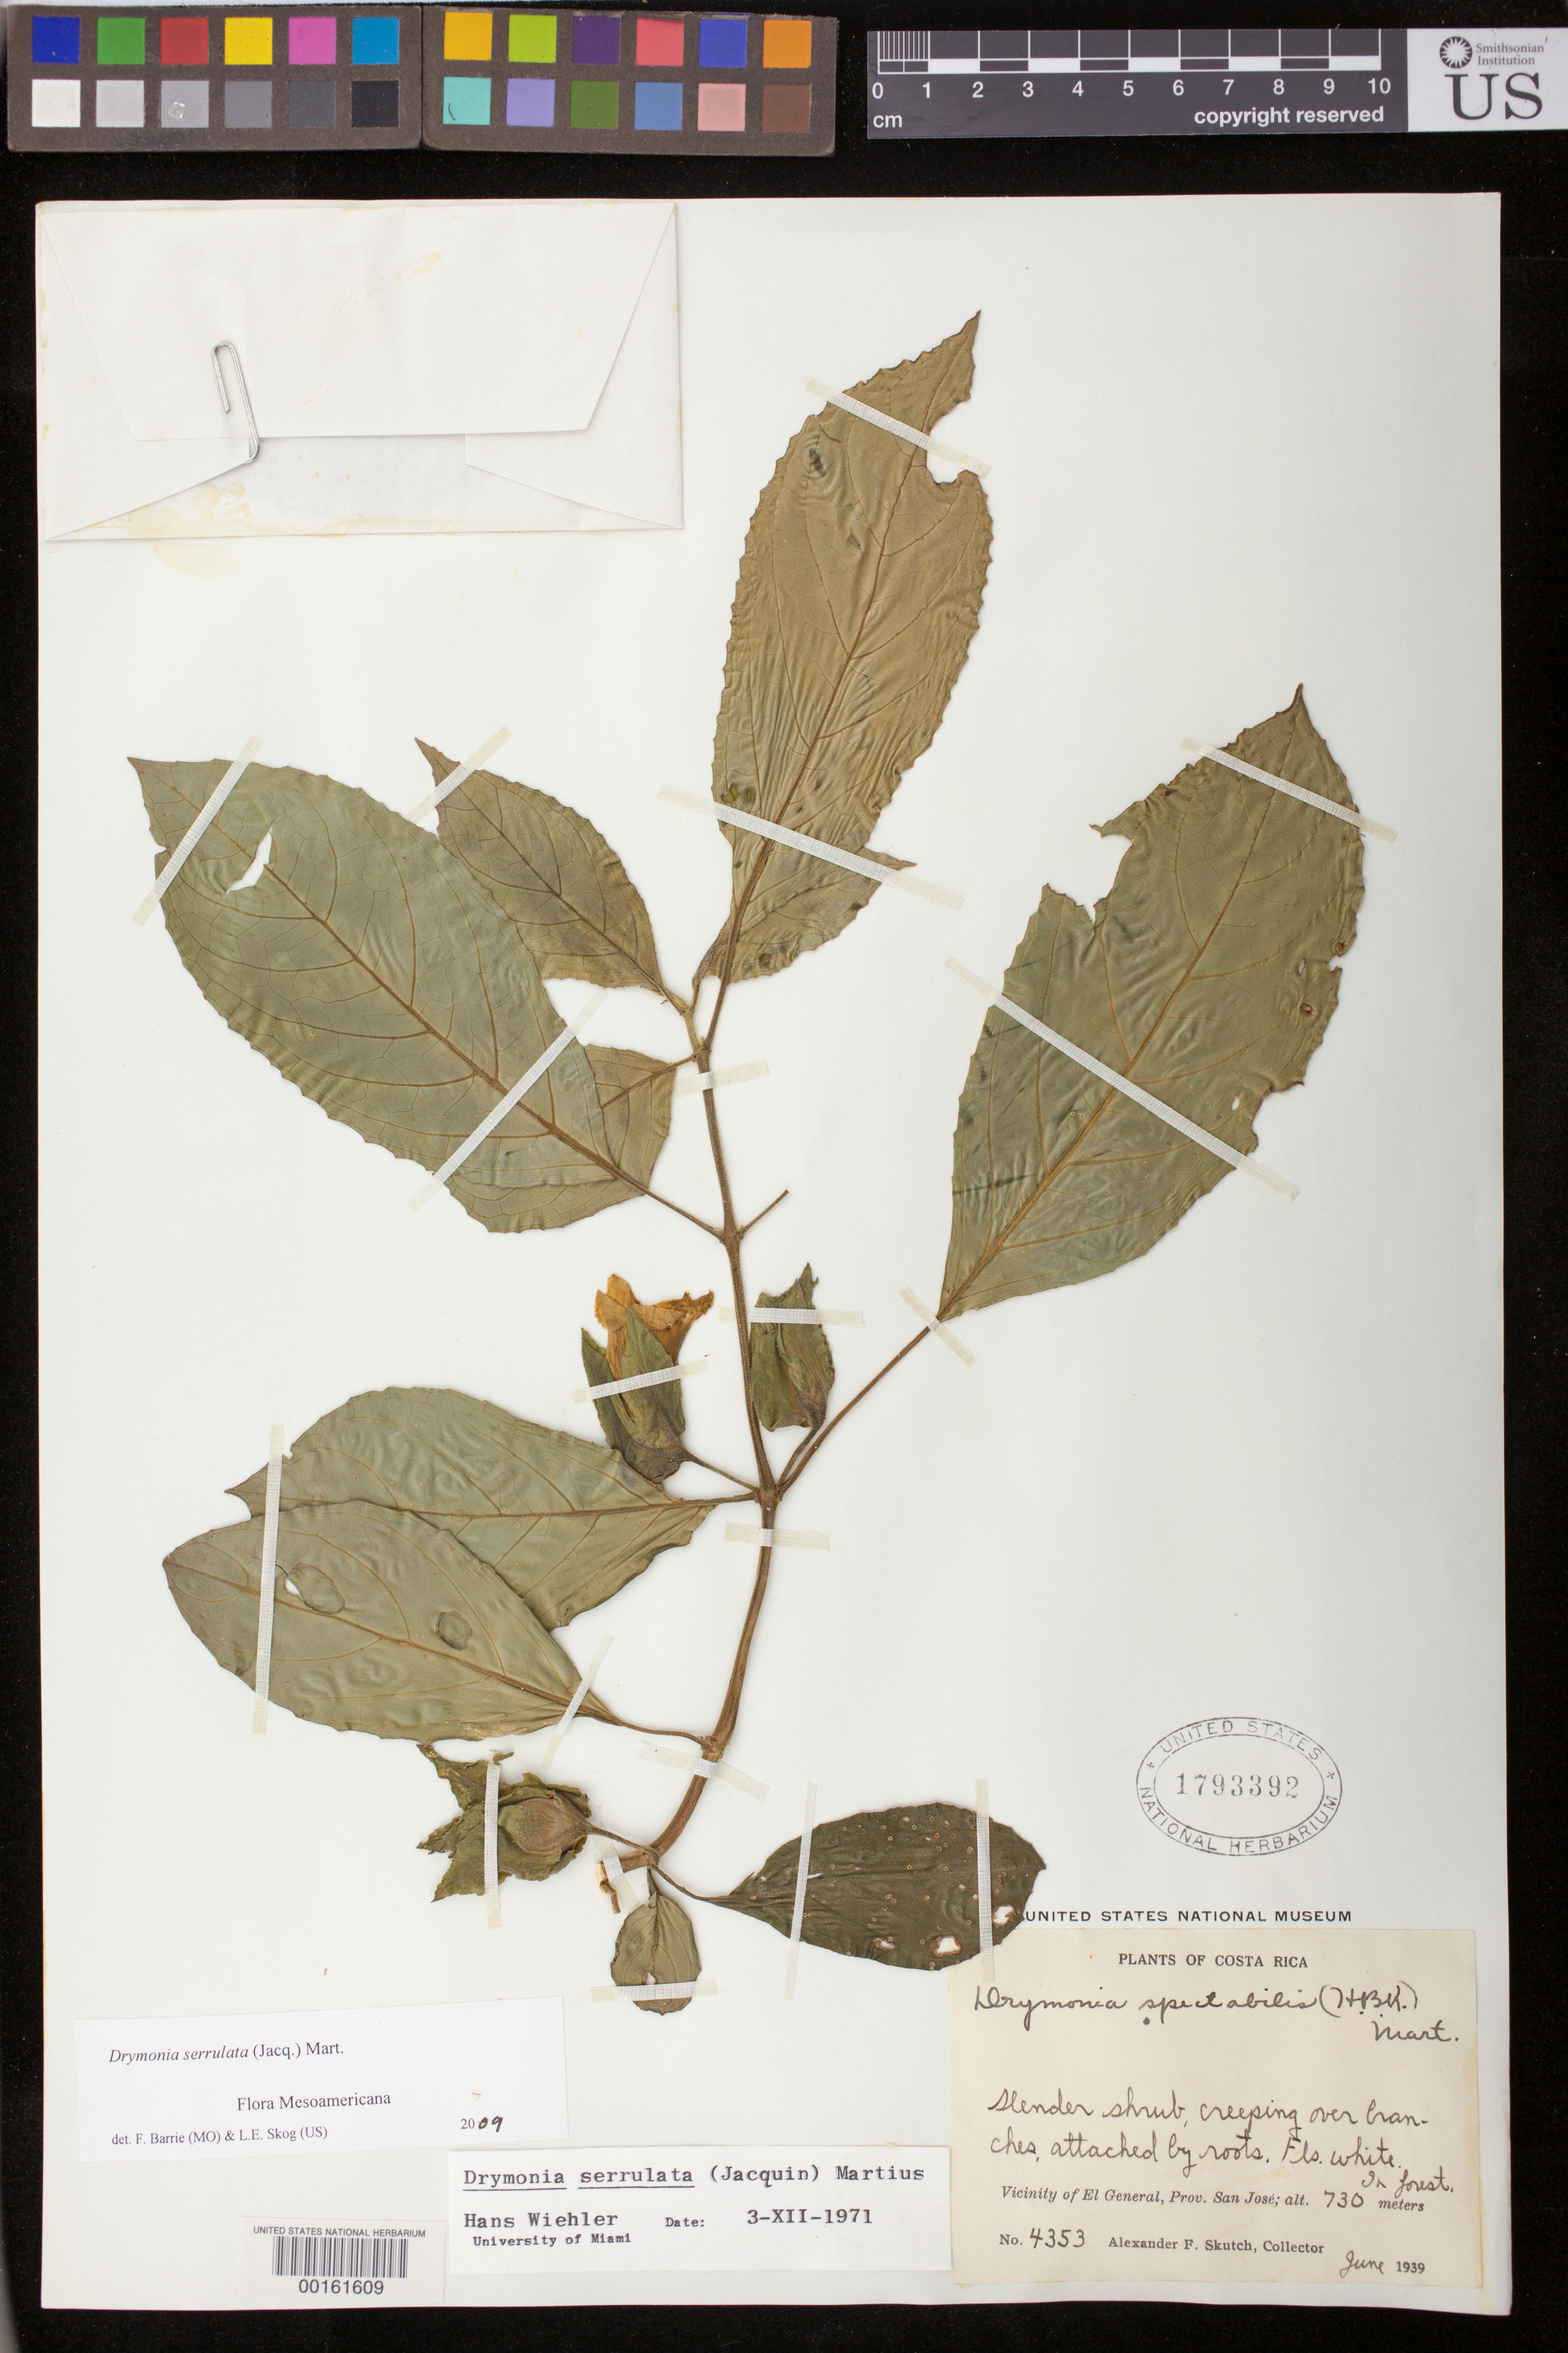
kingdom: Plantae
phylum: Tracheophyta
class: Magnoliopsida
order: Lamiales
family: Gesneriaceae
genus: Drymonia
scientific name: Drymonia serrulata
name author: (Jacq.) Mart.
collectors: A. F. Skutch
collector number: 4353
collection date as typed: Jun 1939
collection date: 1939-06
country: Costa Rica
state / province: San José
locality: Vicinity of El General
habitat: In forest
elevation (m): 730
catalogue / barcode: US 1793392